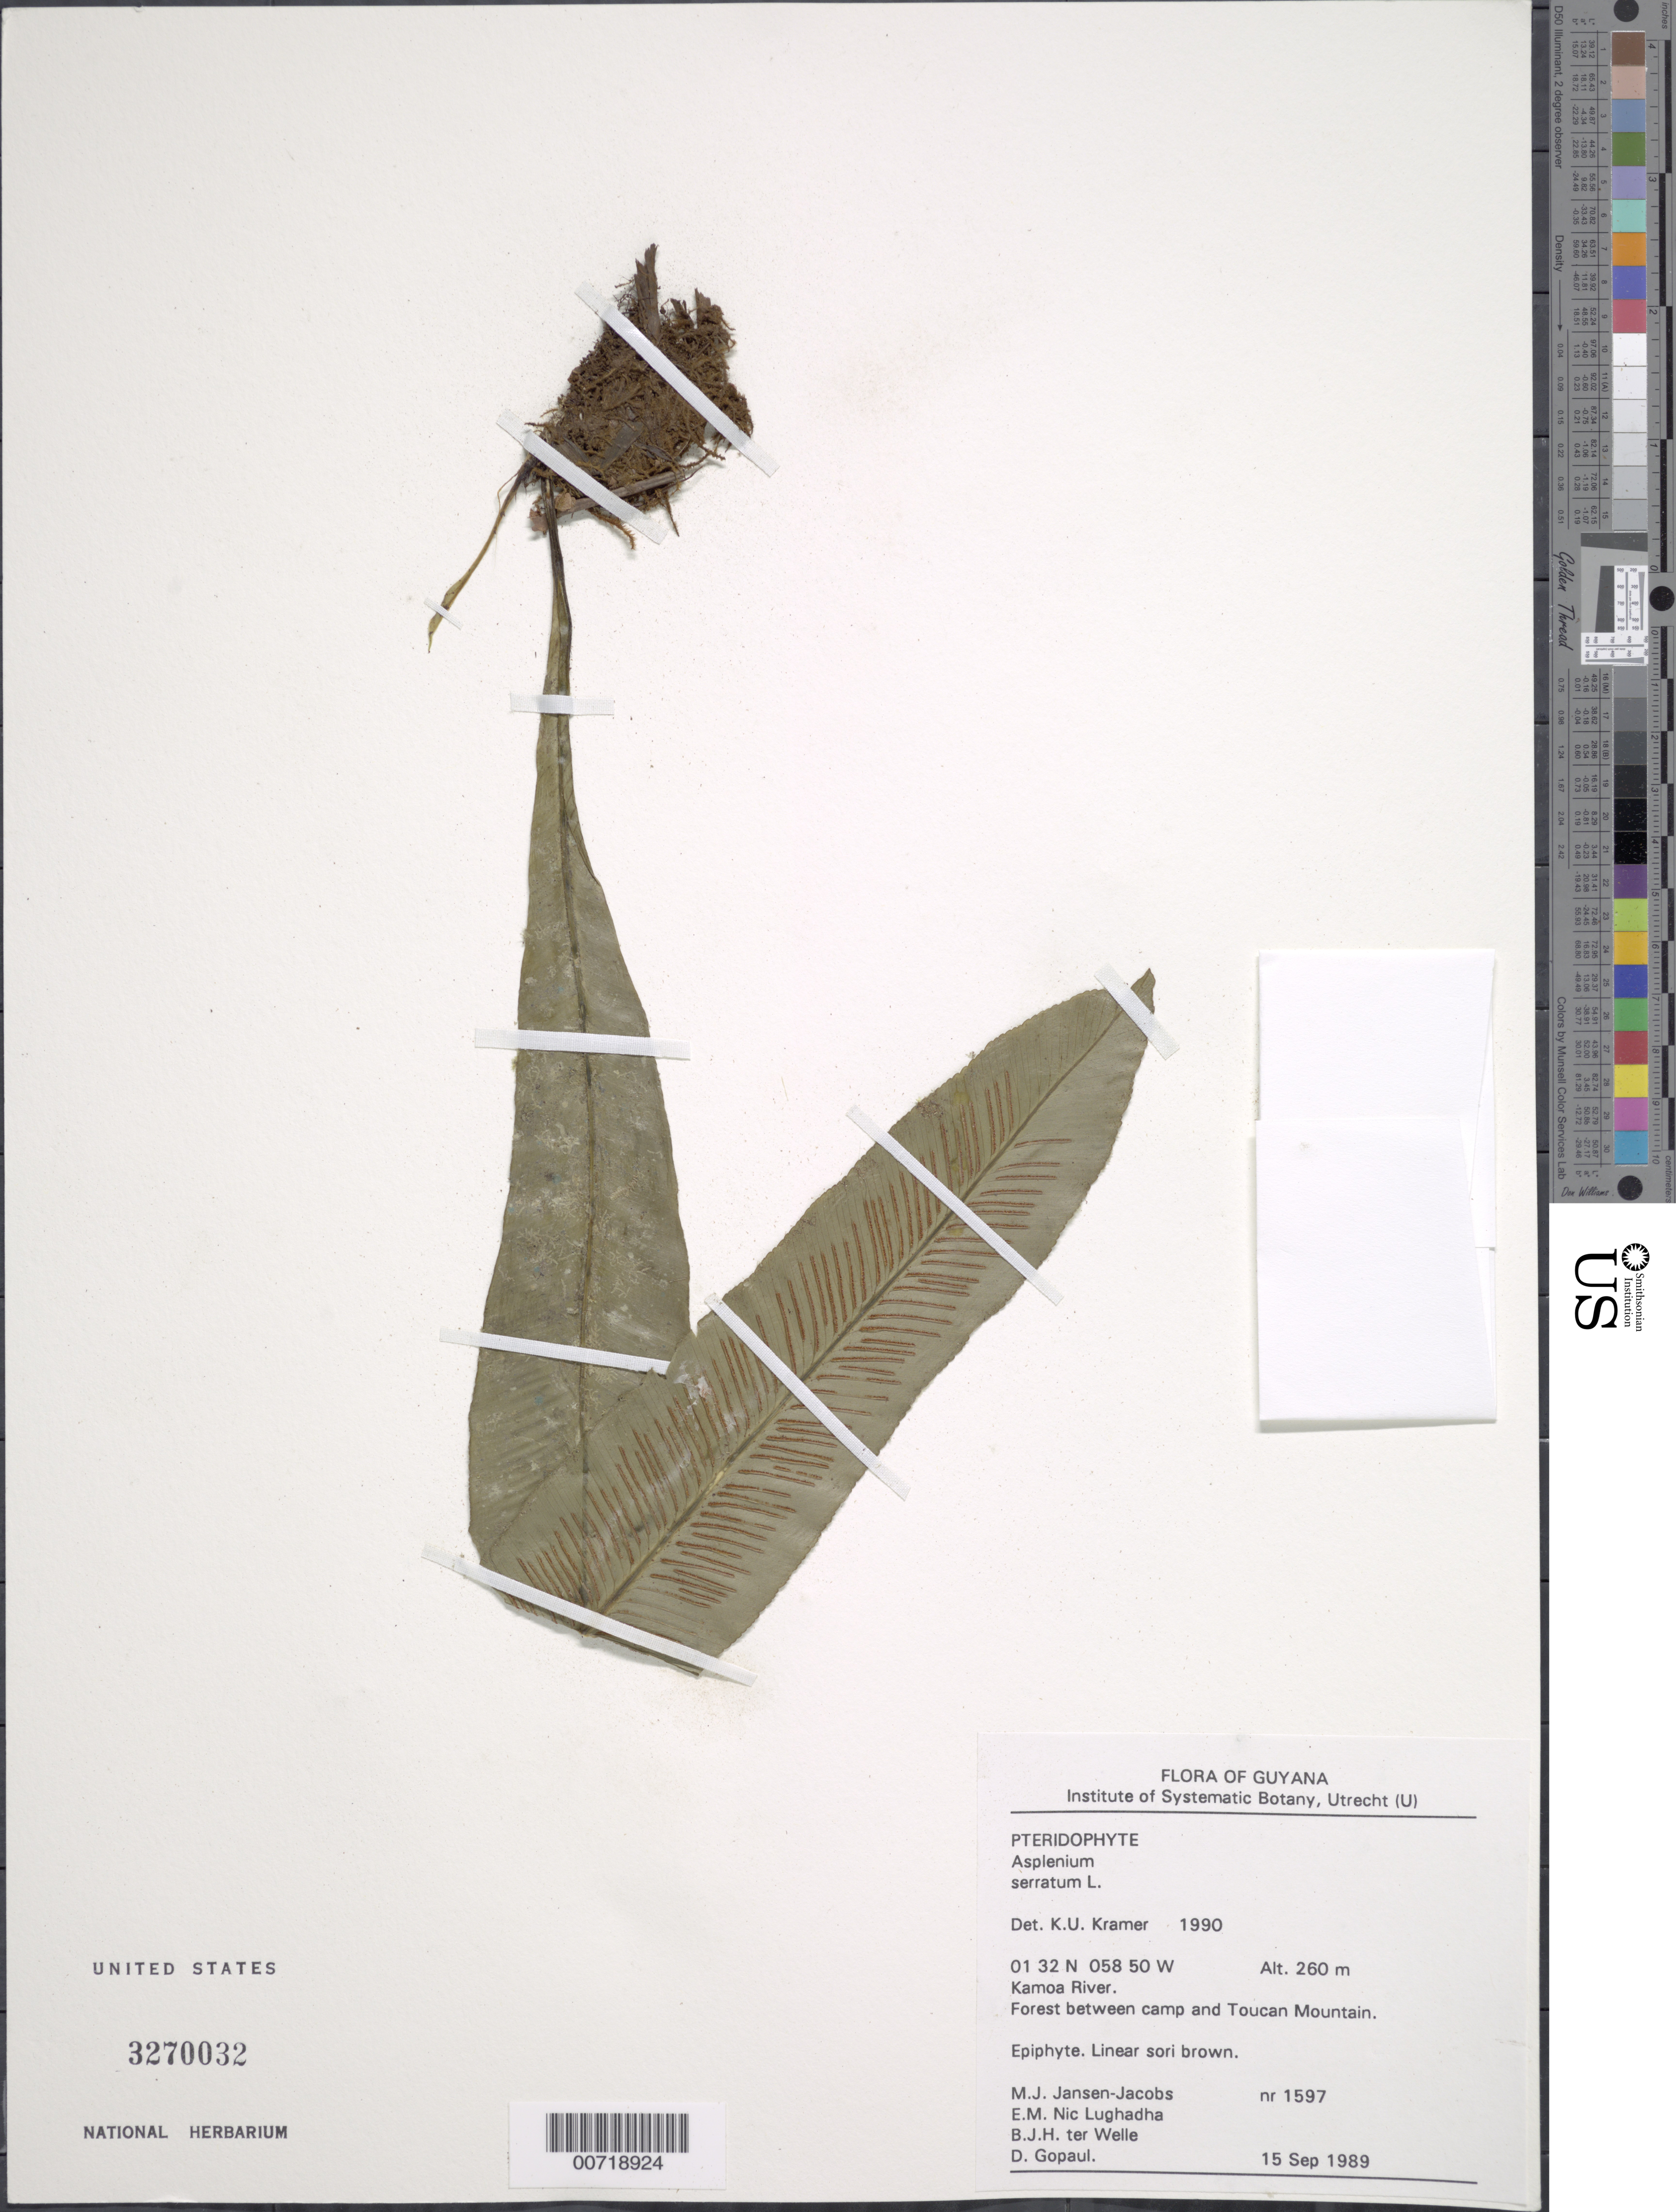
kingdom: Plantae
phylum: Tracheophyta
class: Polypodiopsida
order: Polypodiales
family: Aspleniaceae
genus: Asplenium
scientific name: Asplenium serratum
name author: L.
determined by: Kramer, K. U.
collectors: M. J. Jansen-Jacobs, E. Nic Lughadha, B. Welle & D. Gopaul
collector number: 1597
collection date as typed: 15-Sep-89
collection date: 1989-09-15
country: Guyana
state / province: U. Takutu-U. Essequibo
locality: Toucan Mountain, Kamoa River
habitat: Forest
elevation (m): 260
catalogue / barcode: US 3270032